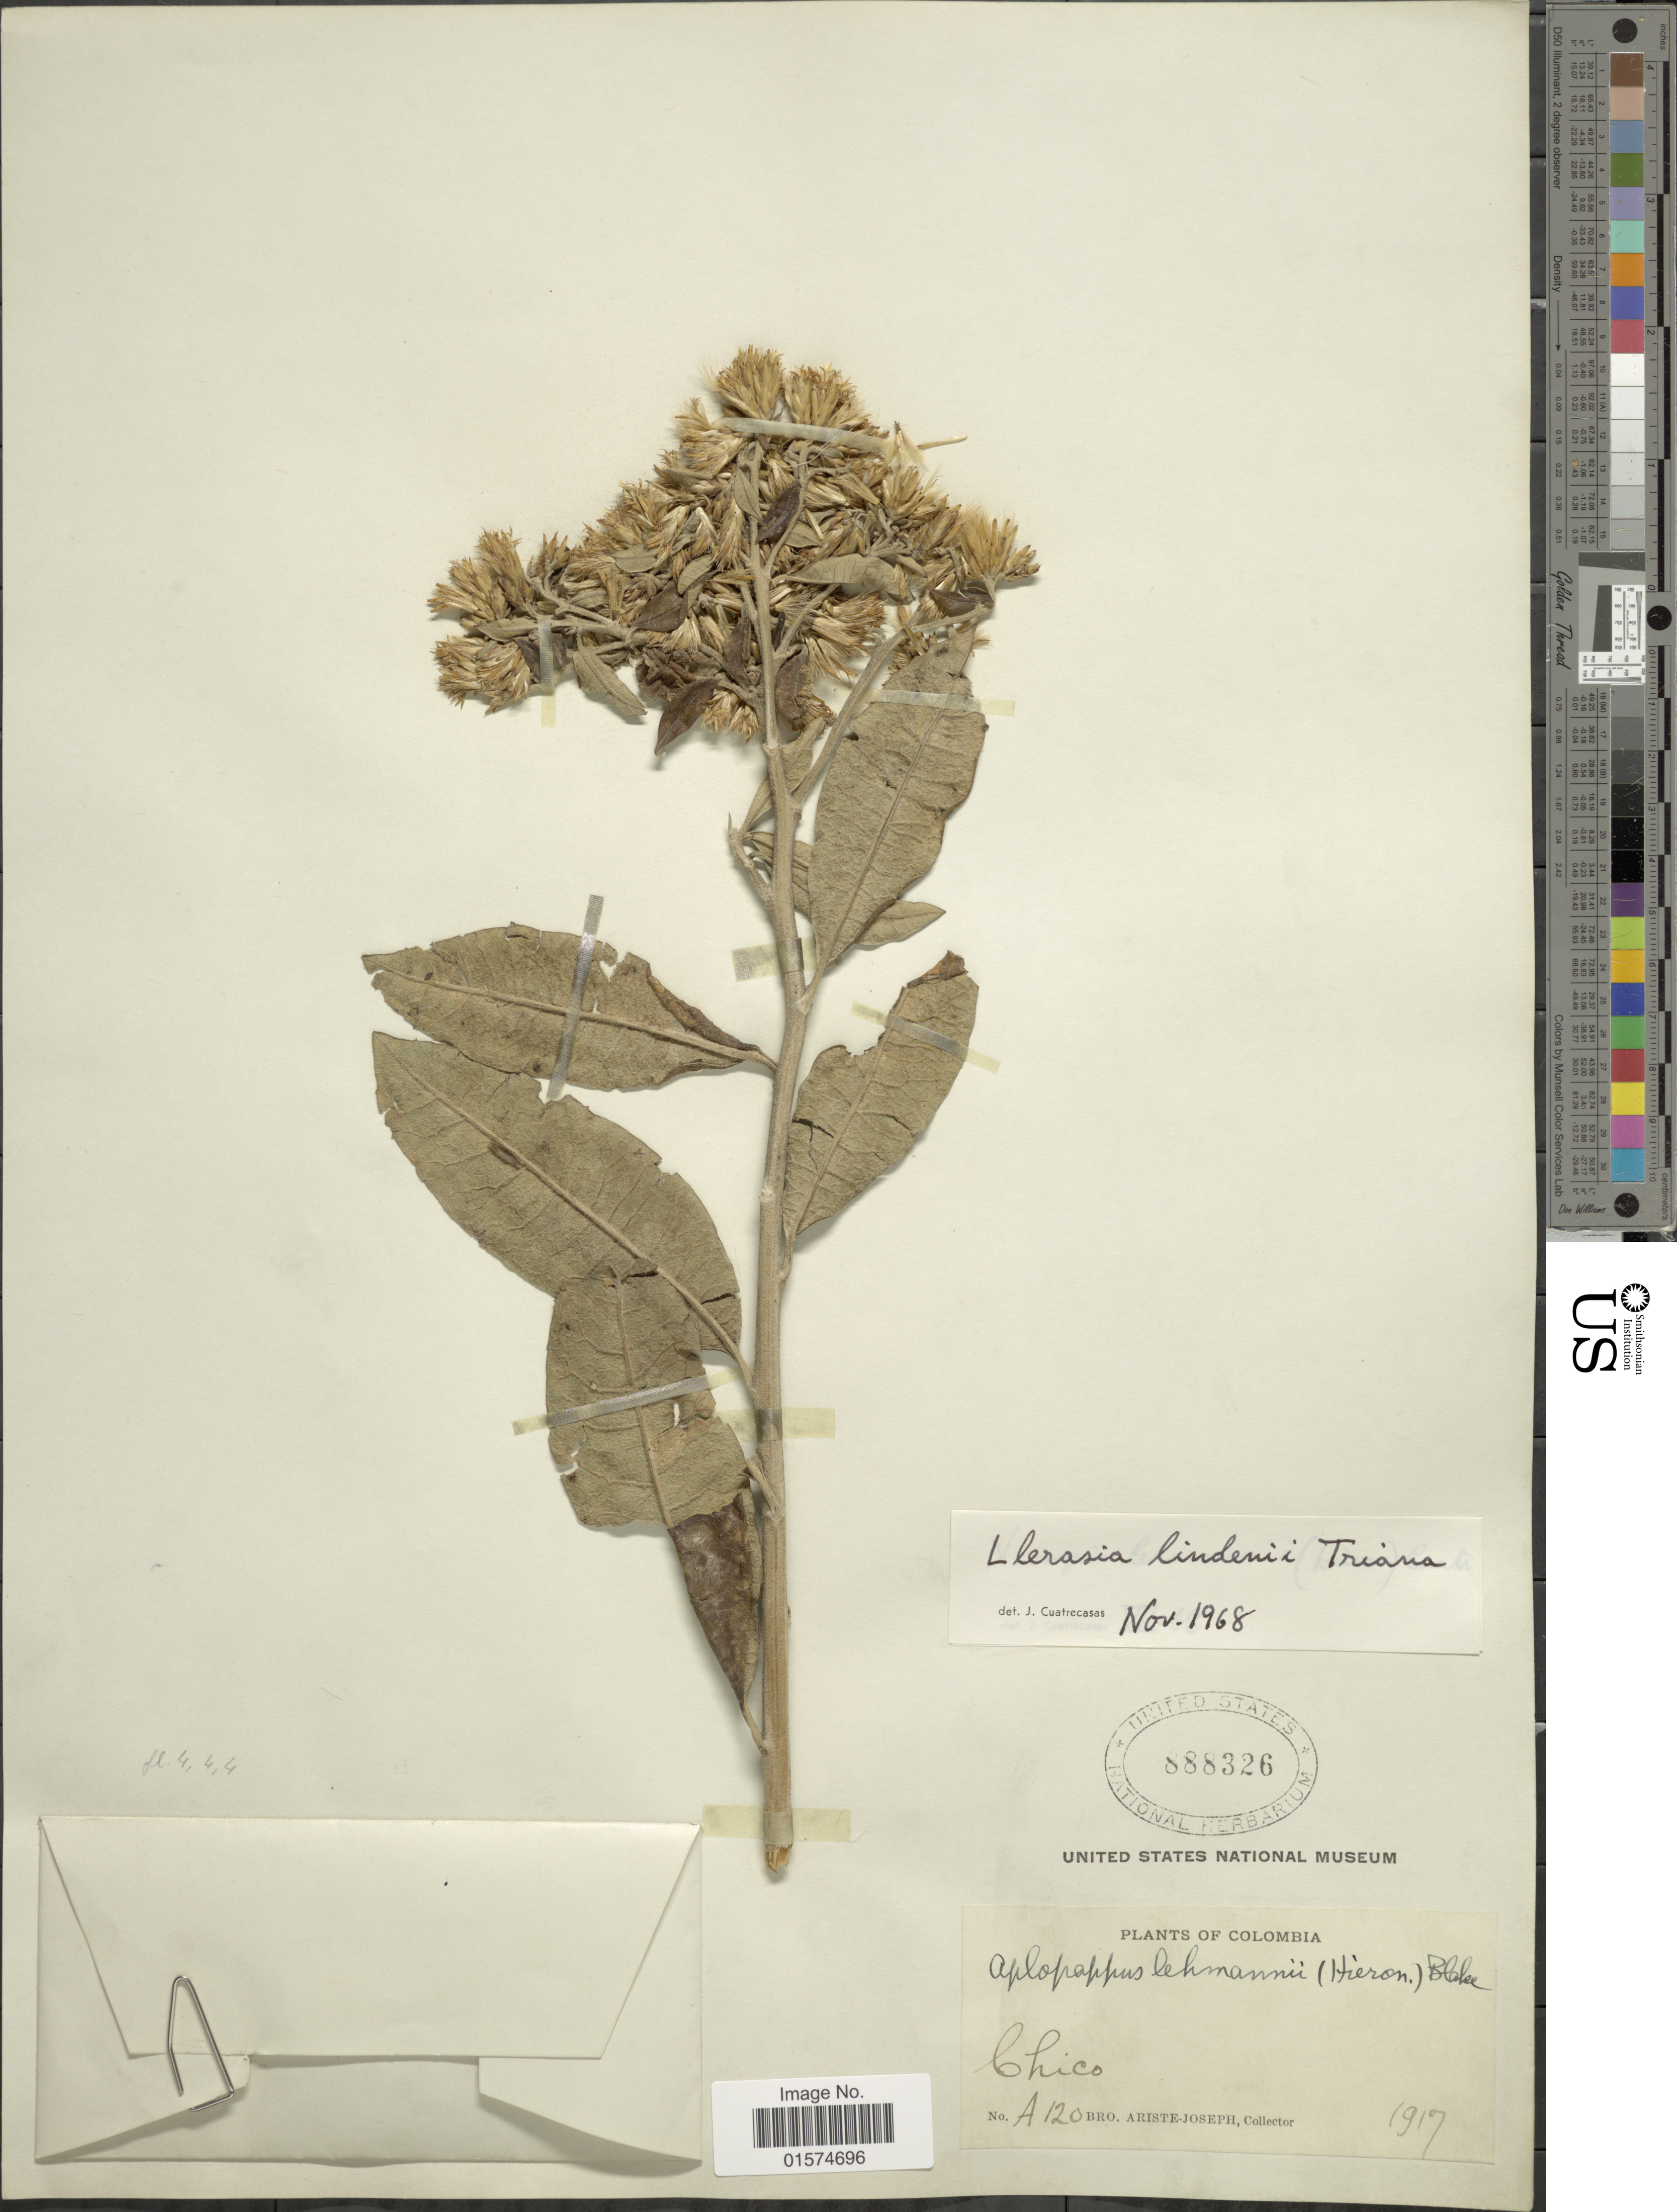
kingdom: Plantae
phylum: Tracheophyta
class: Magnoliopsida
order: Asterales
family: Asteraceae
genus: Llerasia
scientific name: Llerasia lindenii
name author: Triana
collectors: Bro. Ariste-Joseph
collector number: A120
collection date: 1917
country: Colombia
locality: Chico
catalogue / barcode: US 888326